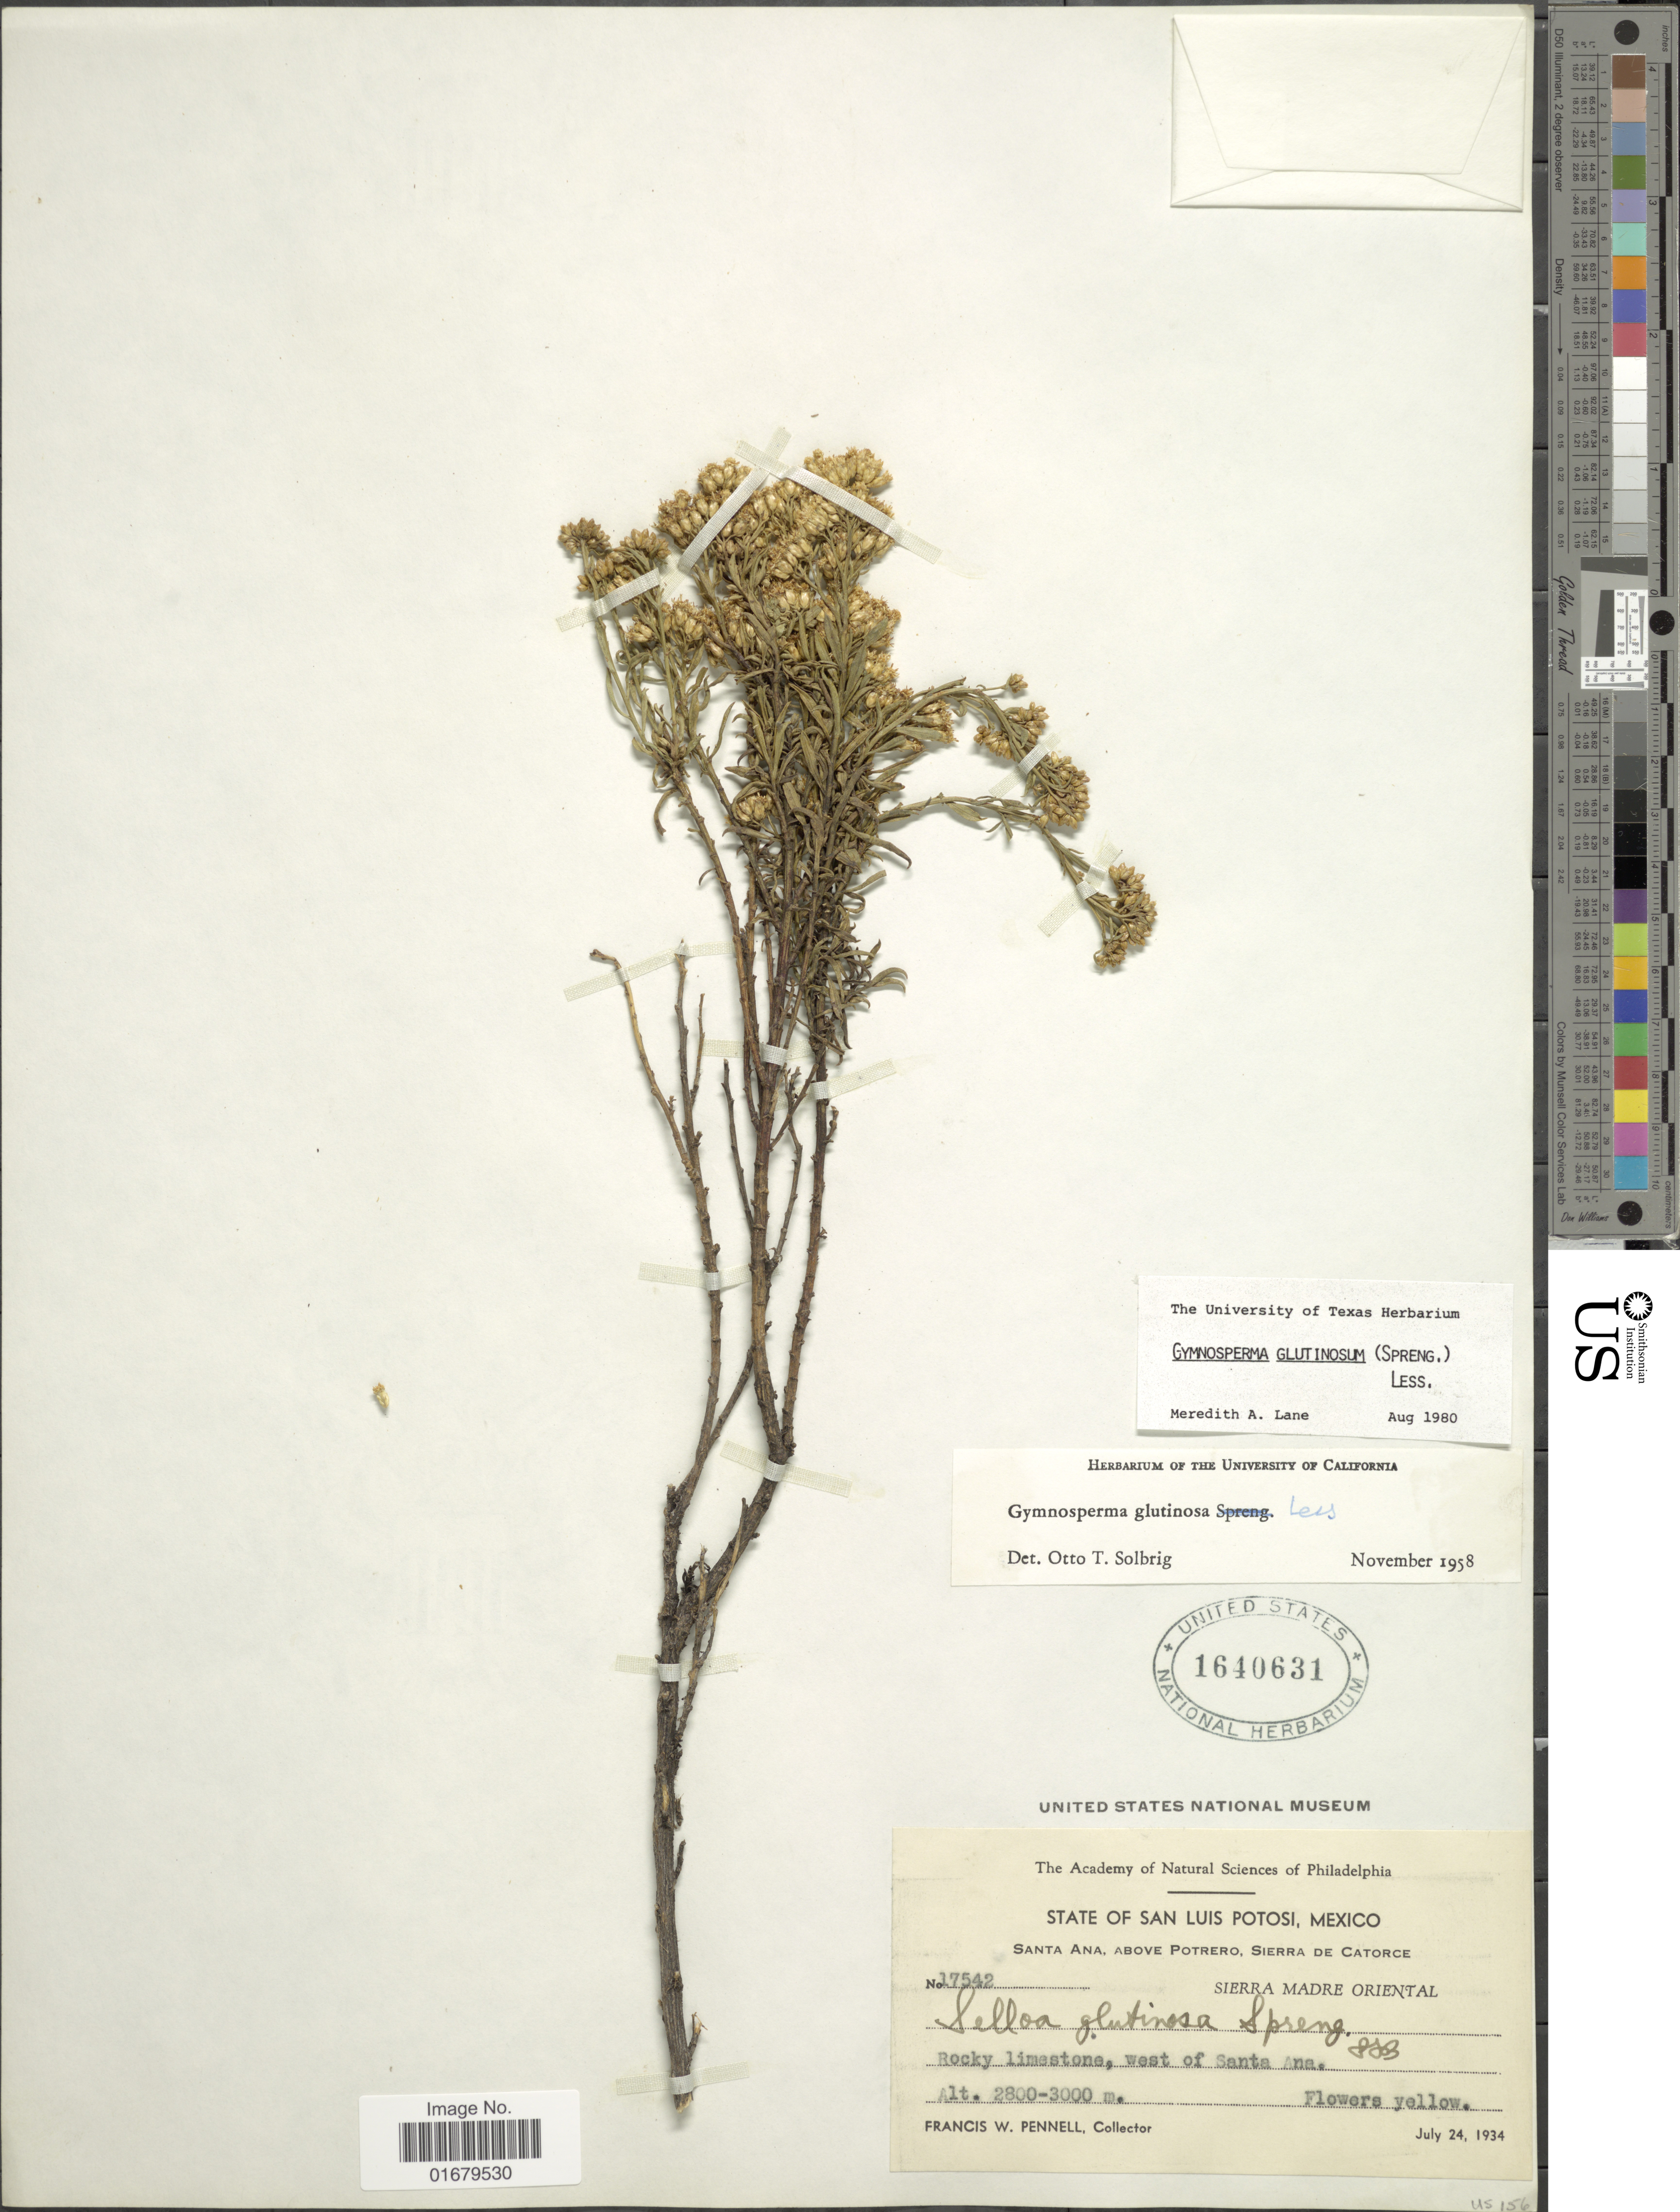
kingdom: Plantae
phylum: Tracheophyta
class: Magnoliopsida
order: Asterales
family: Asteraceae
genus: Gymnosperma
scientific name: Gymnosperma glutinosum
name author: (Spreng.) Less.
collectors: F. W. Pennell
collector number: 17542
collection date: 1934-07-24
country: Mexico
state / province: San Luis Potosí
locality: Santa Ana, above Potrero, Sierra de Catorce, Sierra Madre Oriental, Rocky limestone, west of Santa Ana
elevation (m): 2800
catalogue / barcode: US 1640631